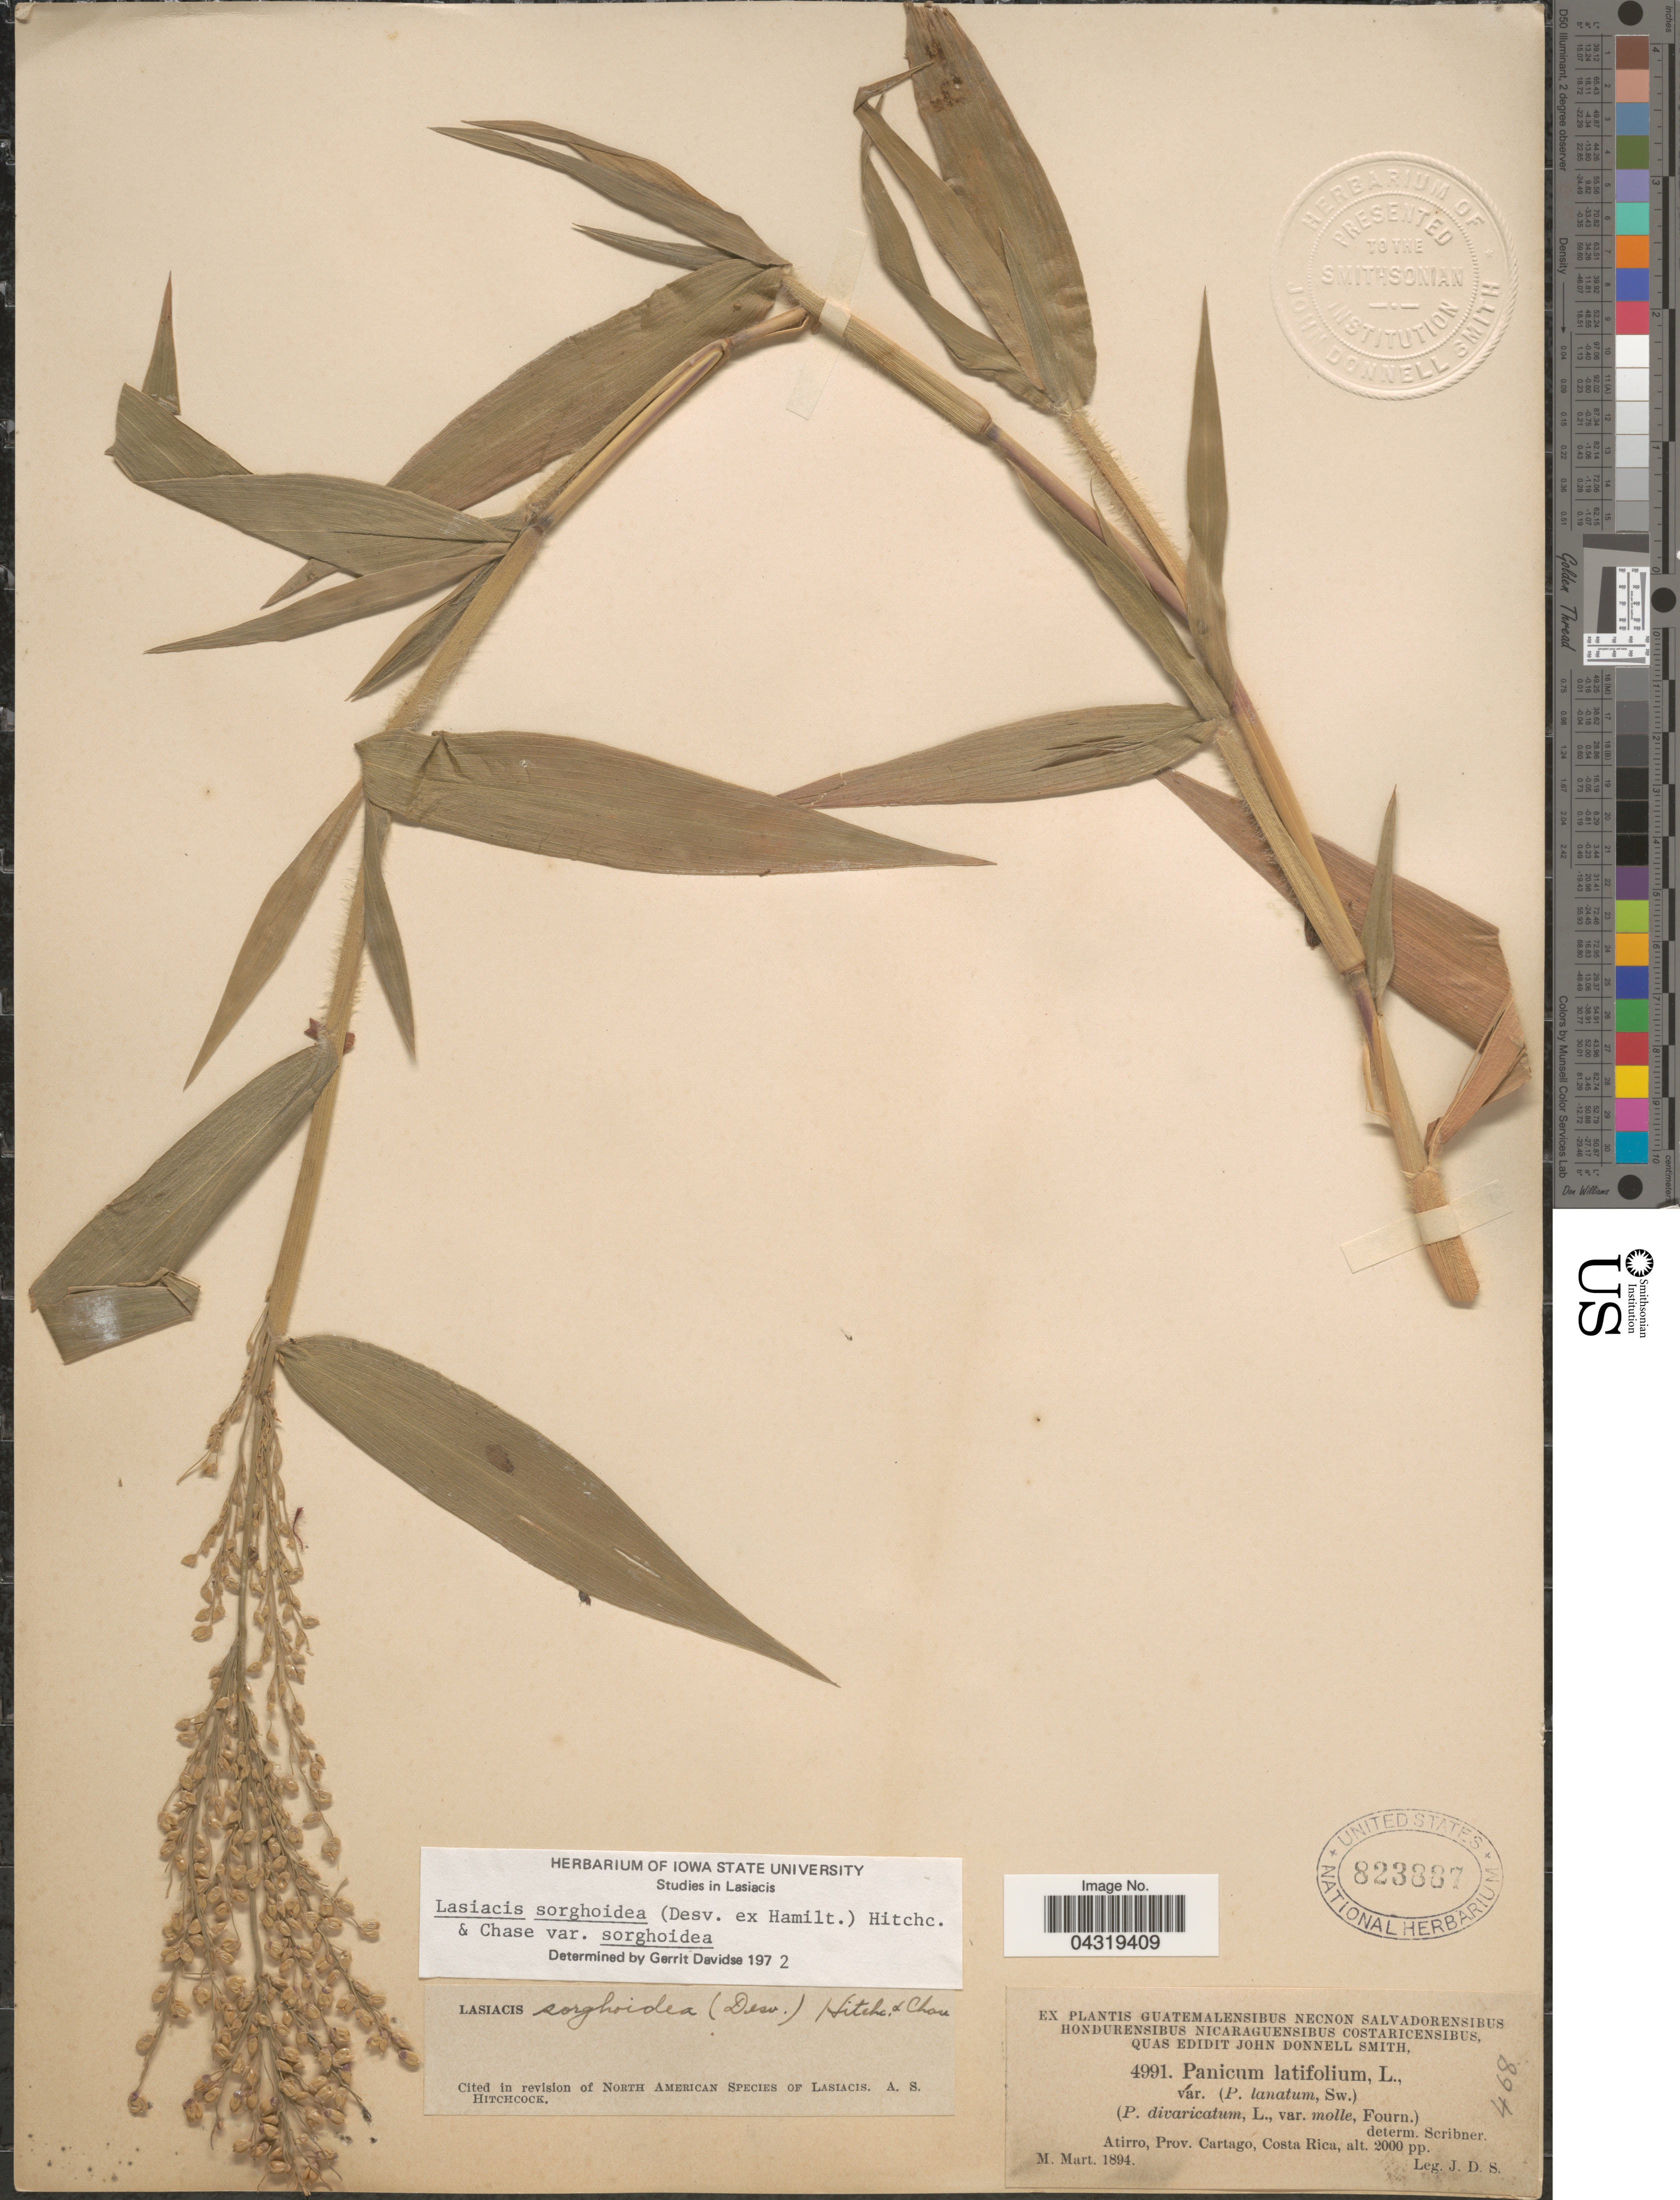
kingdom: Plantae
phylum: Tracheophyta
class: Liliopsida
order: Poales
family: Poaceae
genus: Lasiacis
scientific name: Lasiacis sorghoidea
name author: (Desv. ex Ham.) Hitchc. & Chase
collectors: J. Donnell Smith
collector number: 4991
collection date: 1894-03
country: Costa Rica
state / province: Cartago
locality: Atirro, Prov. Cartago.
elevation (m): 610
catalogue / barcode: US 823887